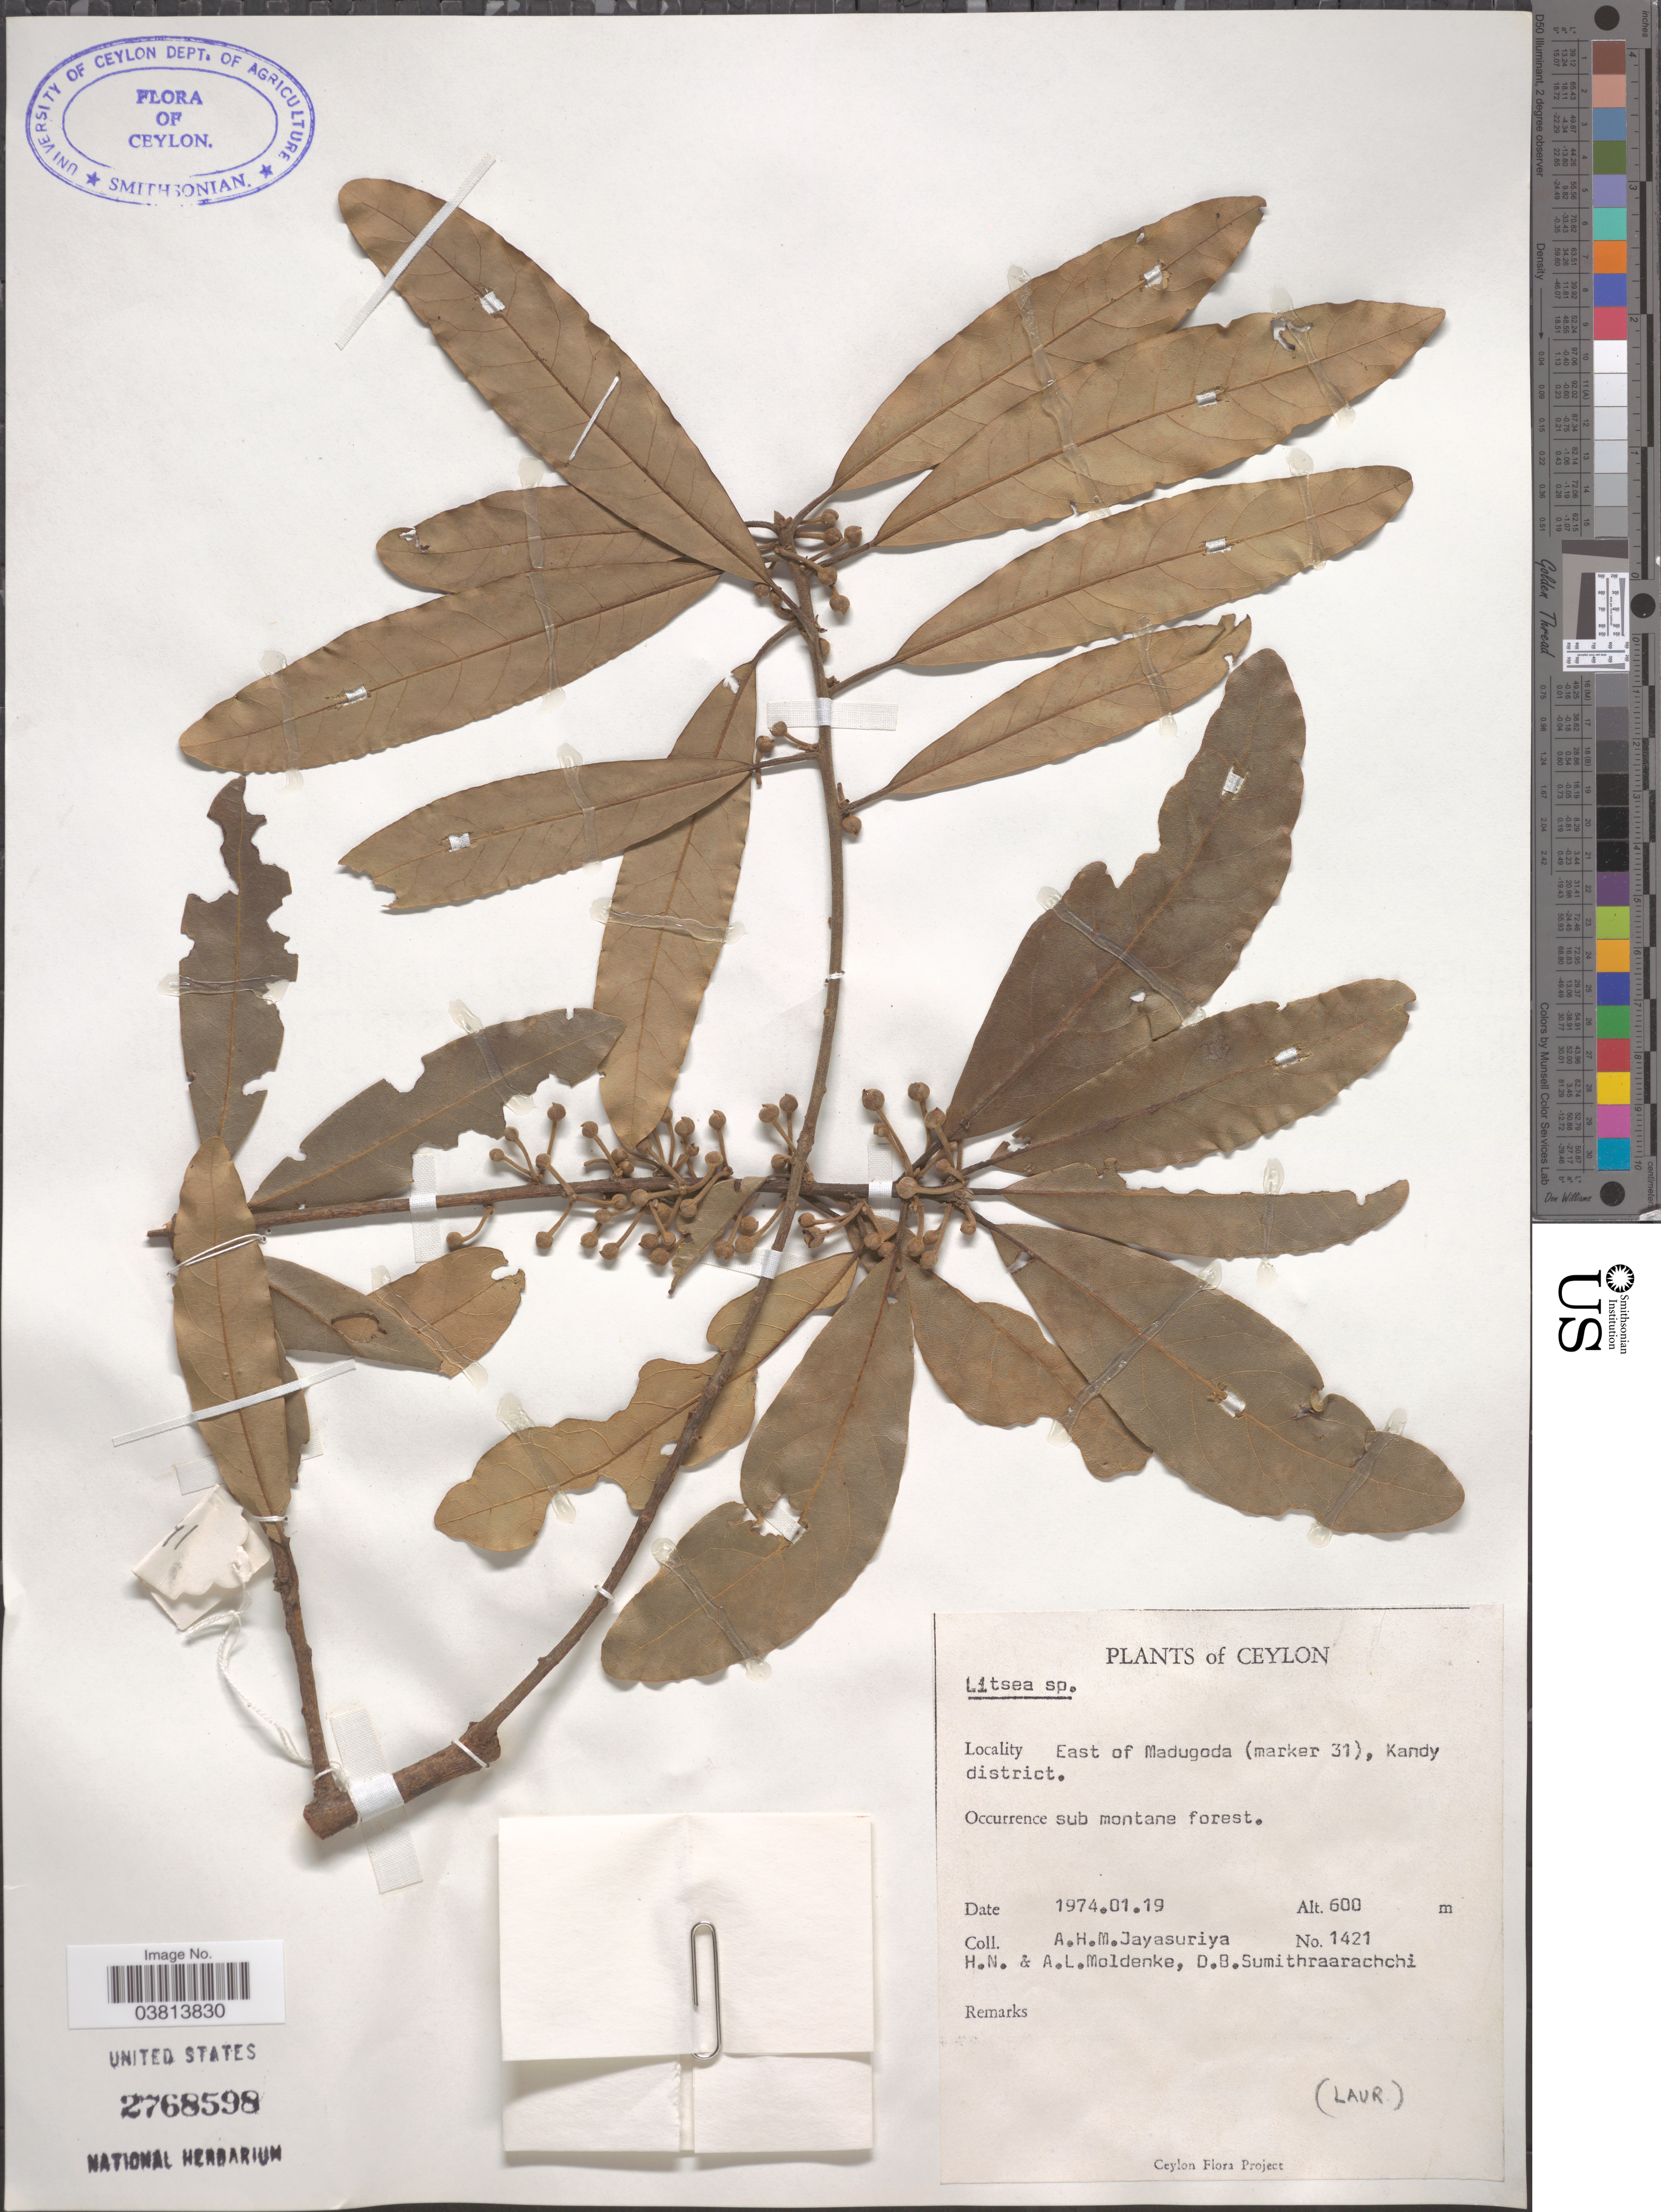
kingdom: Plantae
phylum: Tracheophyta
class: Magnoliopsida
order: Laurales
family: Lauraceae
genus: Litsea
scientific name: Litsea sp.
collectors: A. Jayasuriya, H. N. Moldenke, A. L. Moldenke & D. B. Sumithraarachchi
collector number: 1421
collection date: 1974-01-19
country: Sri Lanka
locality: Ceylon. East of Madugoda (marker 31), Kandy District.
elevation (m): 600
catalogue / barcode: US 2768598